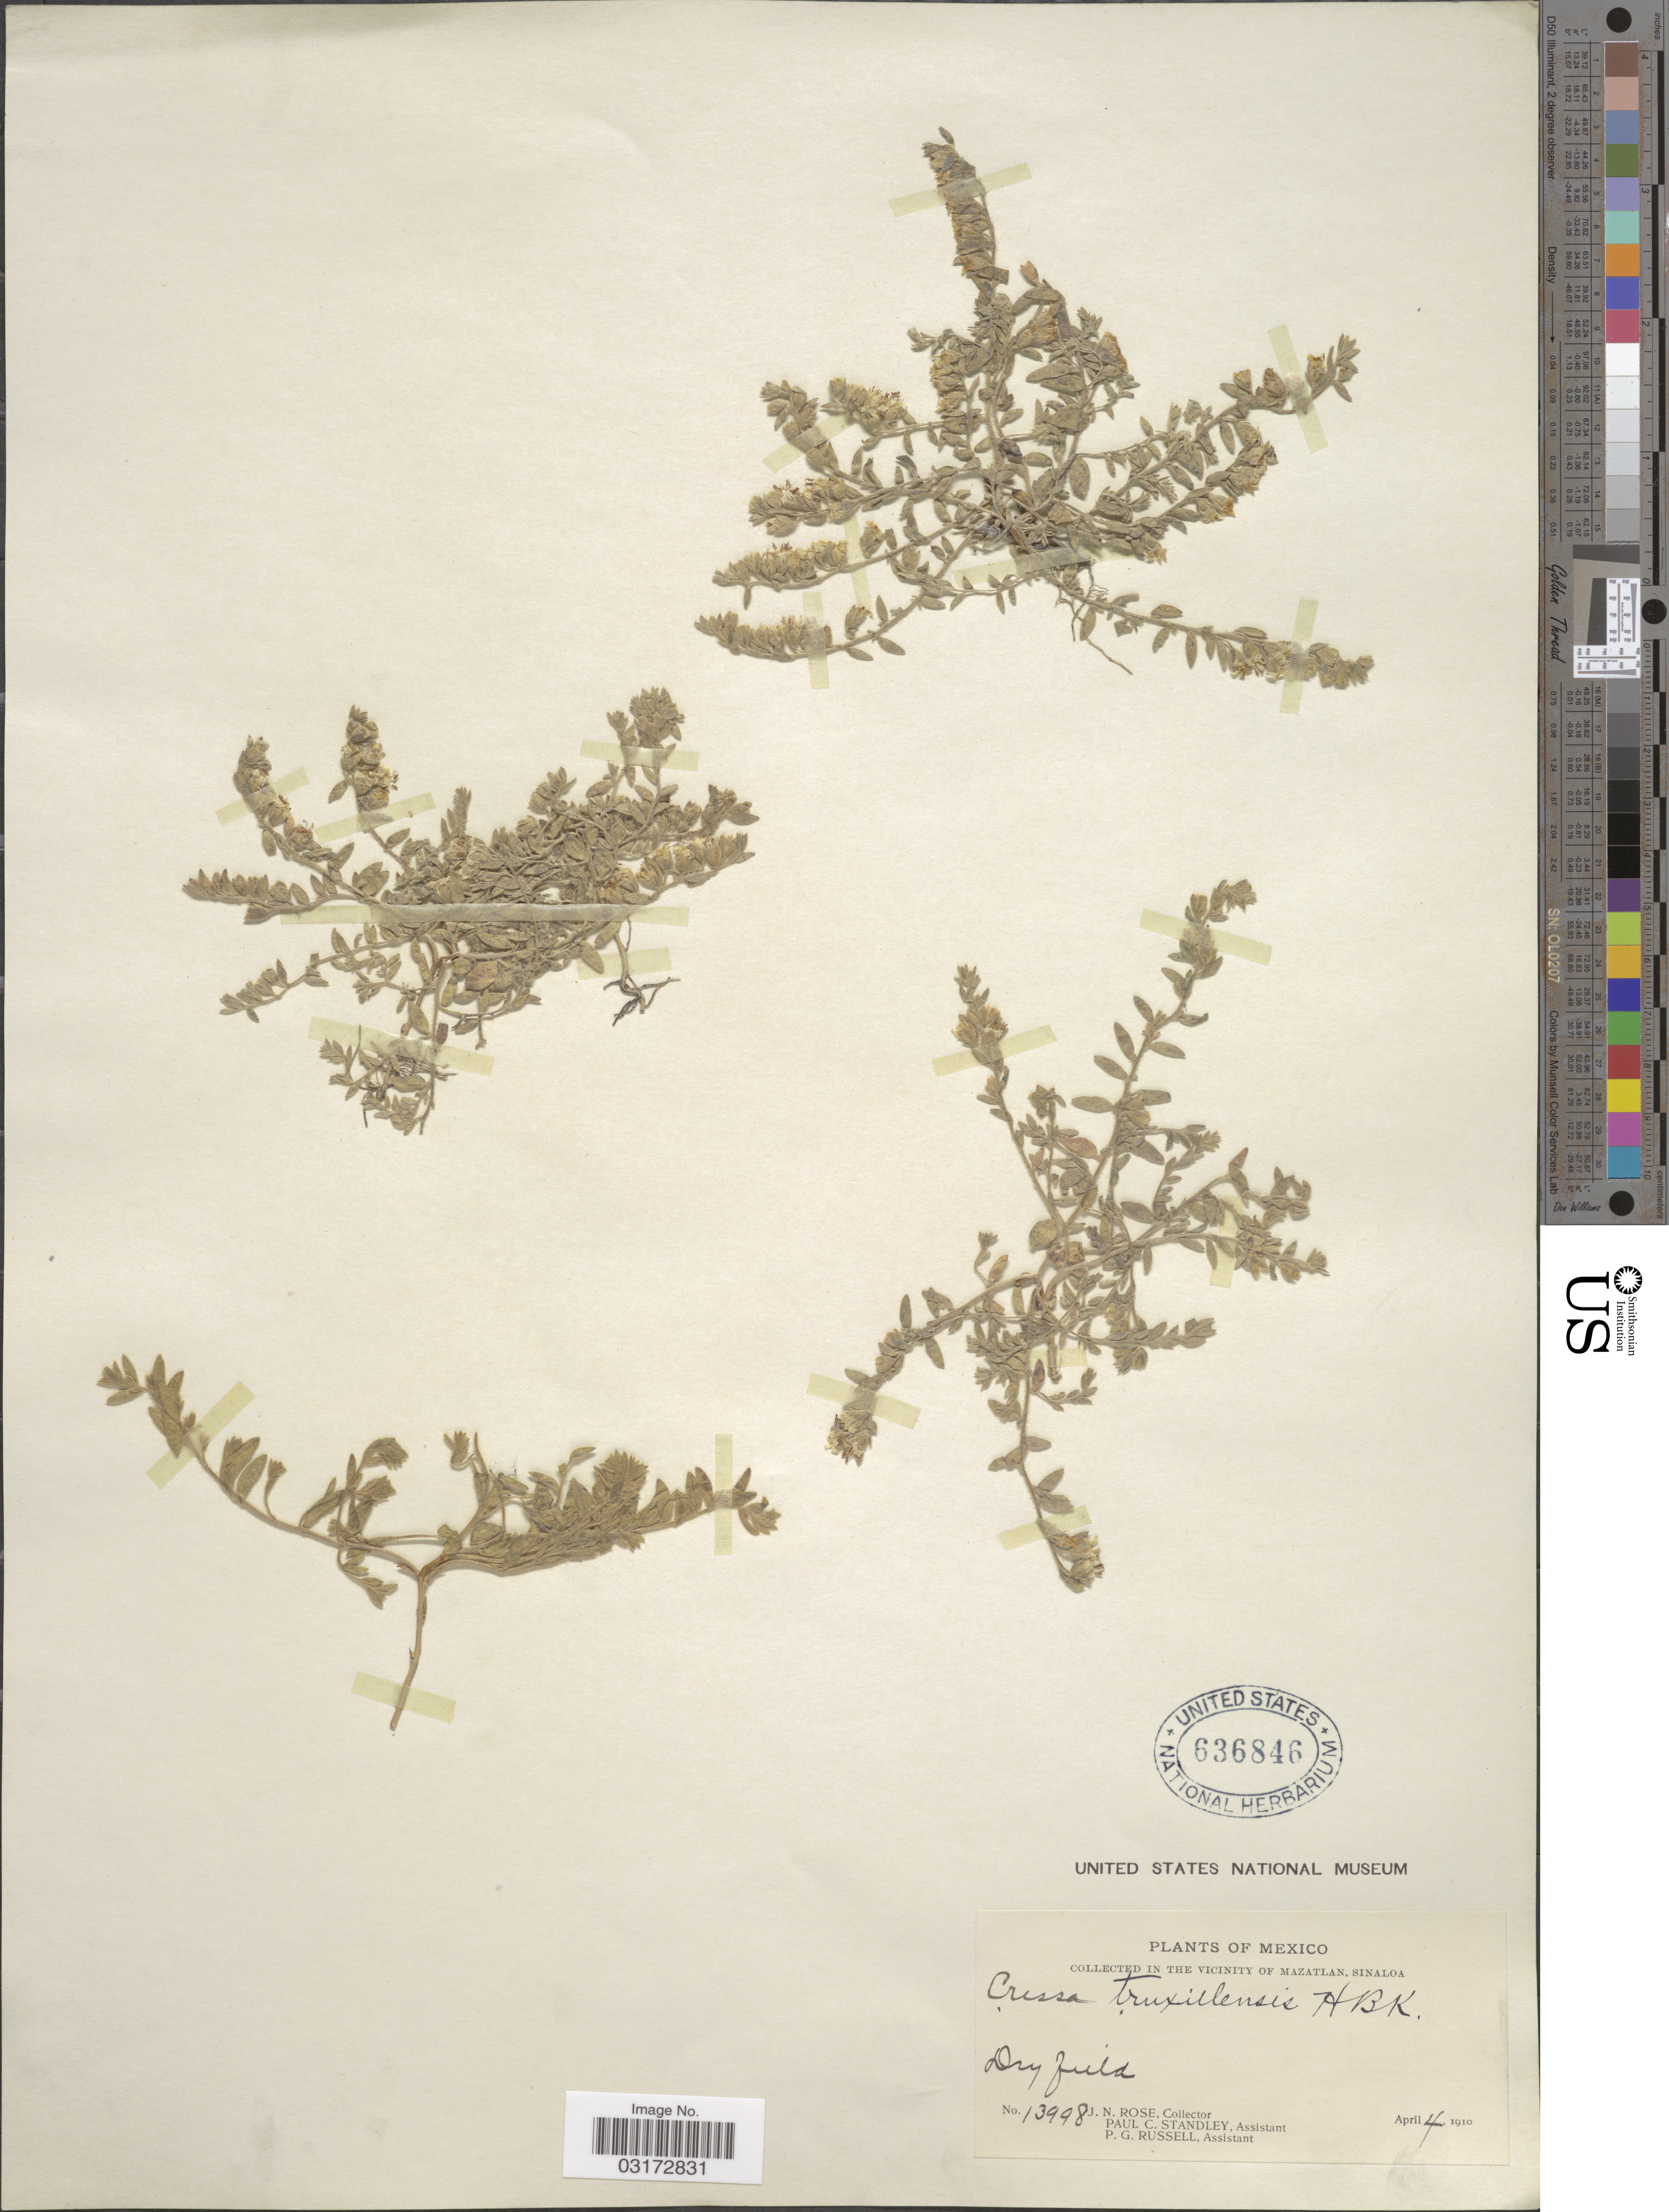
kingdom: Plantae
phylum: Tracheophyta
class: Magnoliopsida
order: Solanales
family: Convolvulaceae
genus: Cressa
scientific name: Cressa truxillensis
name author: Kunth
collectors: J. N. Rose, P. C. Standley & P. G. Russell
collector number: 13998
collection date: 1910-04-04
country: Mexico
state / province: Sinaloa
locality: In the vicinity of Mazatlan.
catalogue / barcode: US 636846